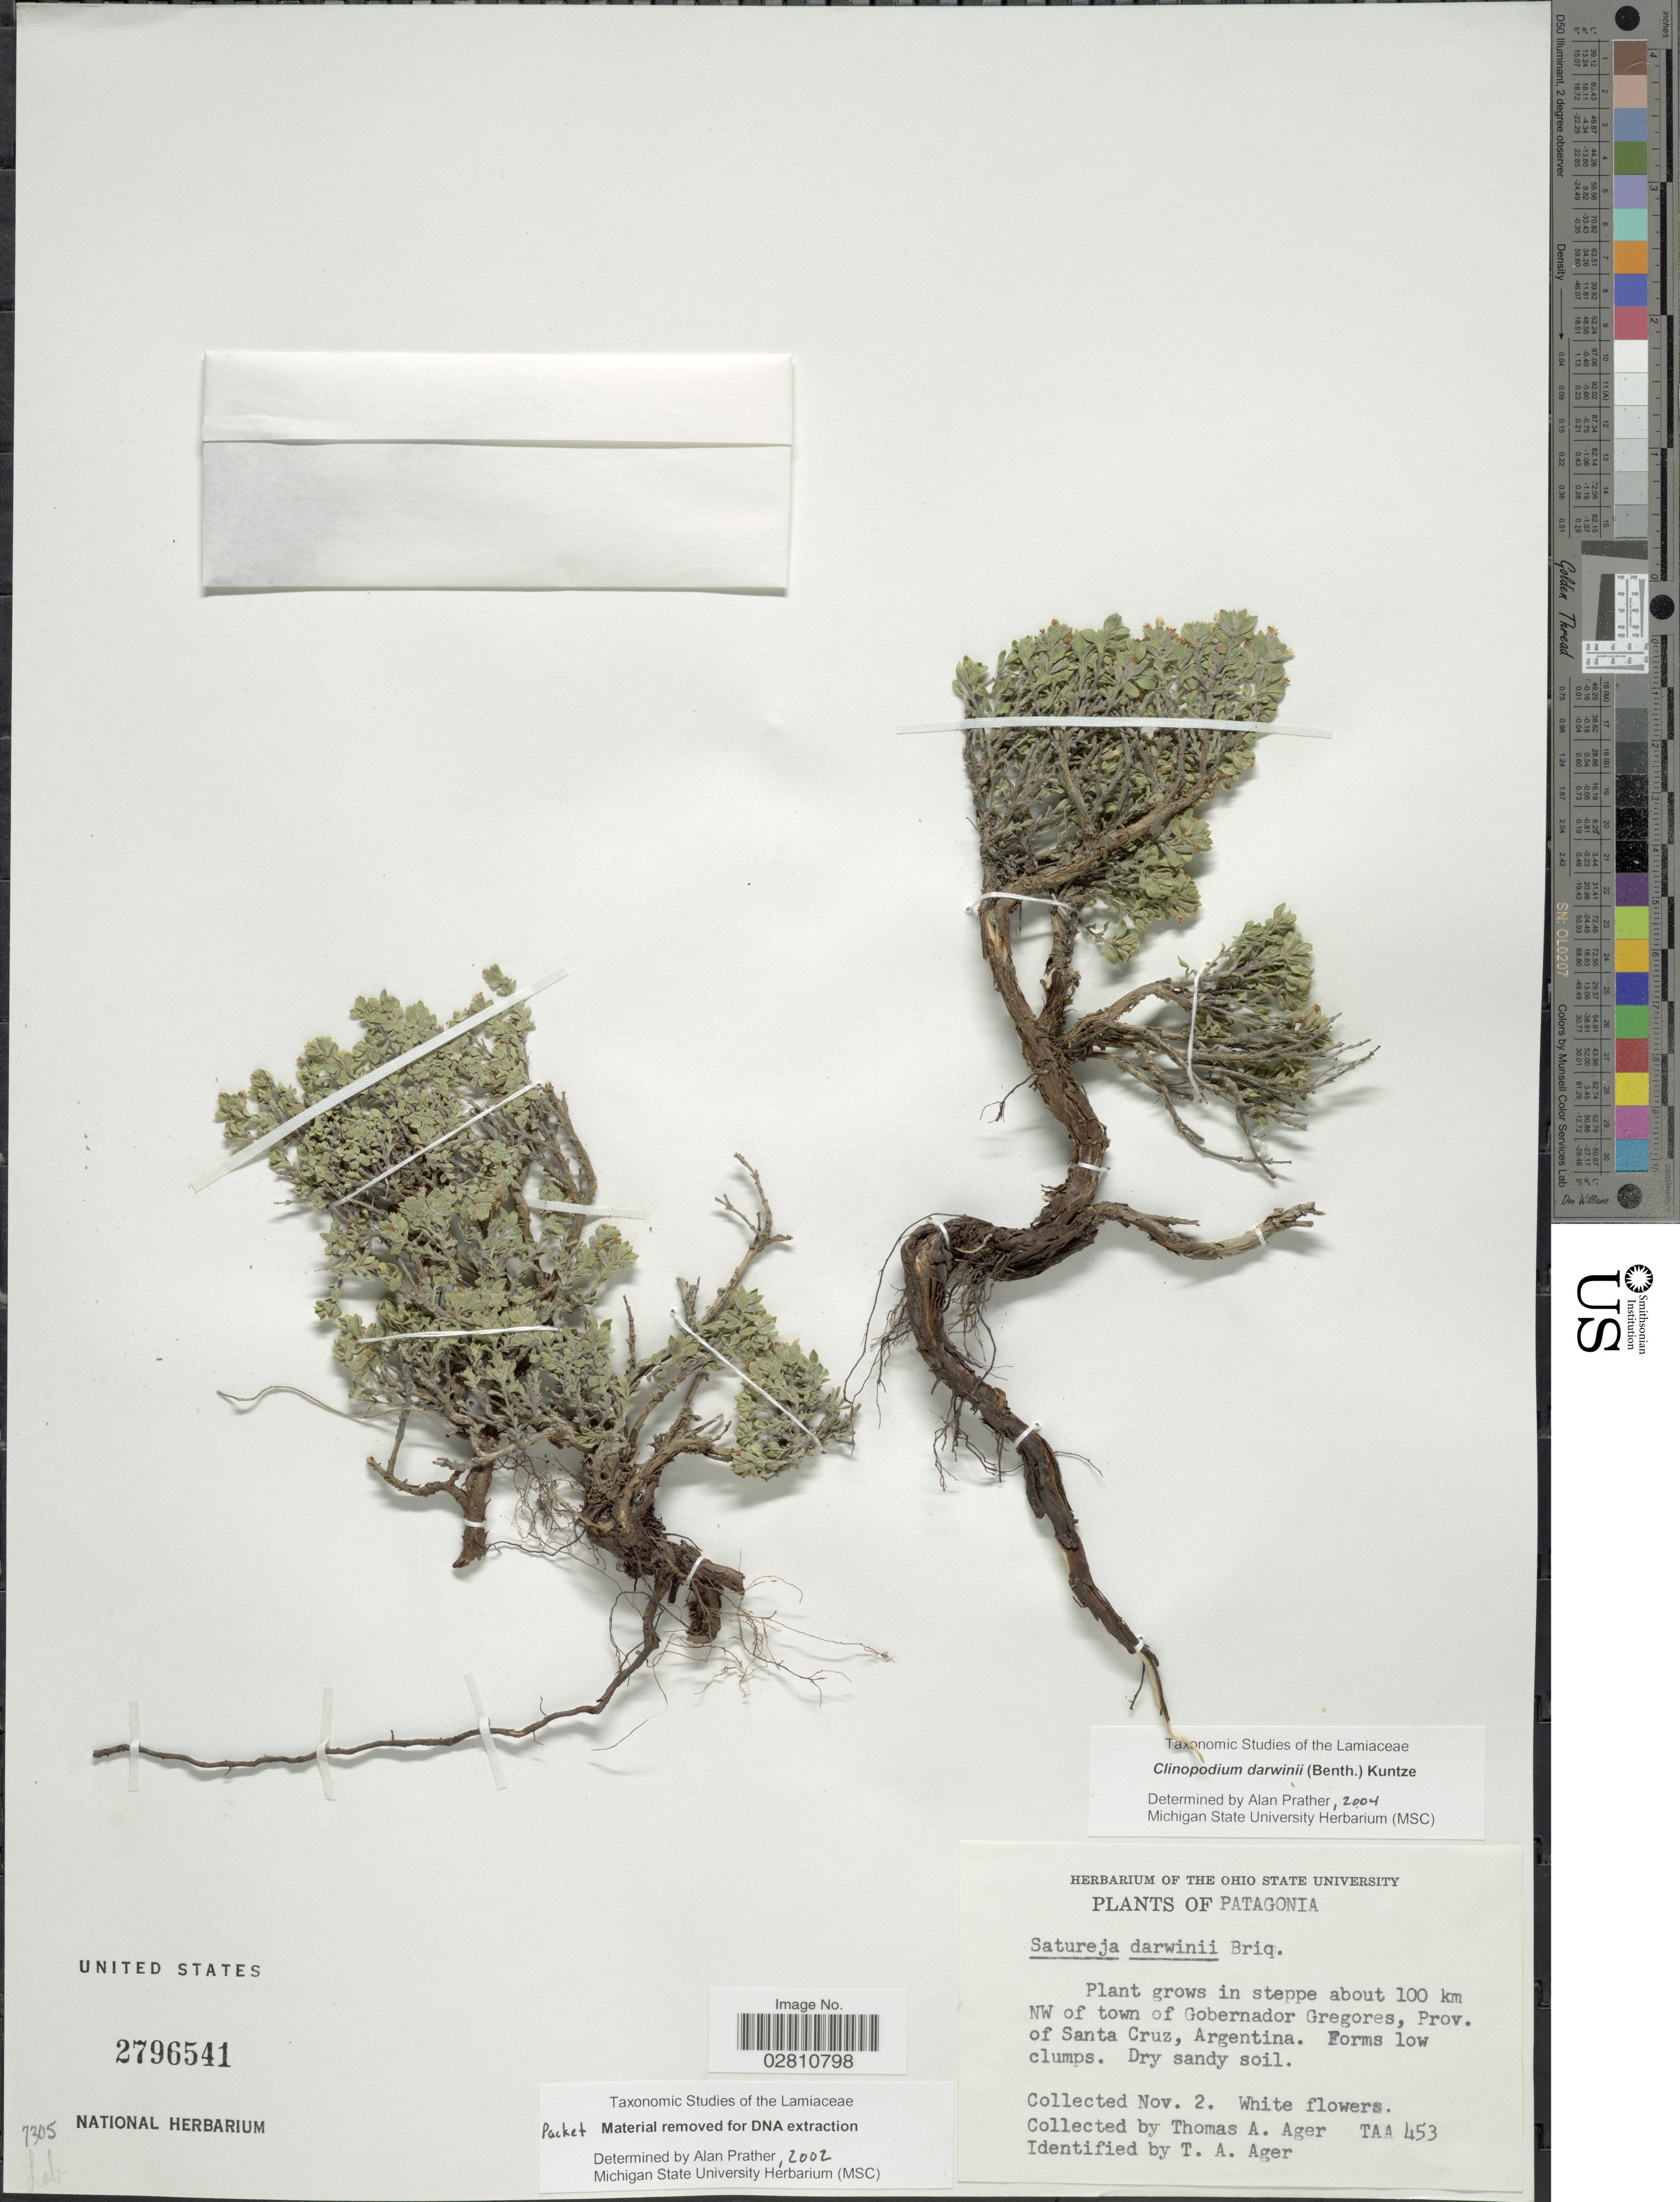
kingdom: Plantae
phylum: Tracheophyta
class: Magnoliopsida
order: Lamiales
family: Lamiaceae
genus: Clinopodium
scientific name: Clinopodium darwinii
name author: (Benth.) Kuntze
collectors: T. A. Ager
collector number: TAA453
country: Argentina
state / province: Santa Cruz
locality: Patagonia, Plants grows in steppe about 100 km NW of town of Gobernador Gregores, Prov. of Santa Cruz.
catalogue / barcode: US 2796541